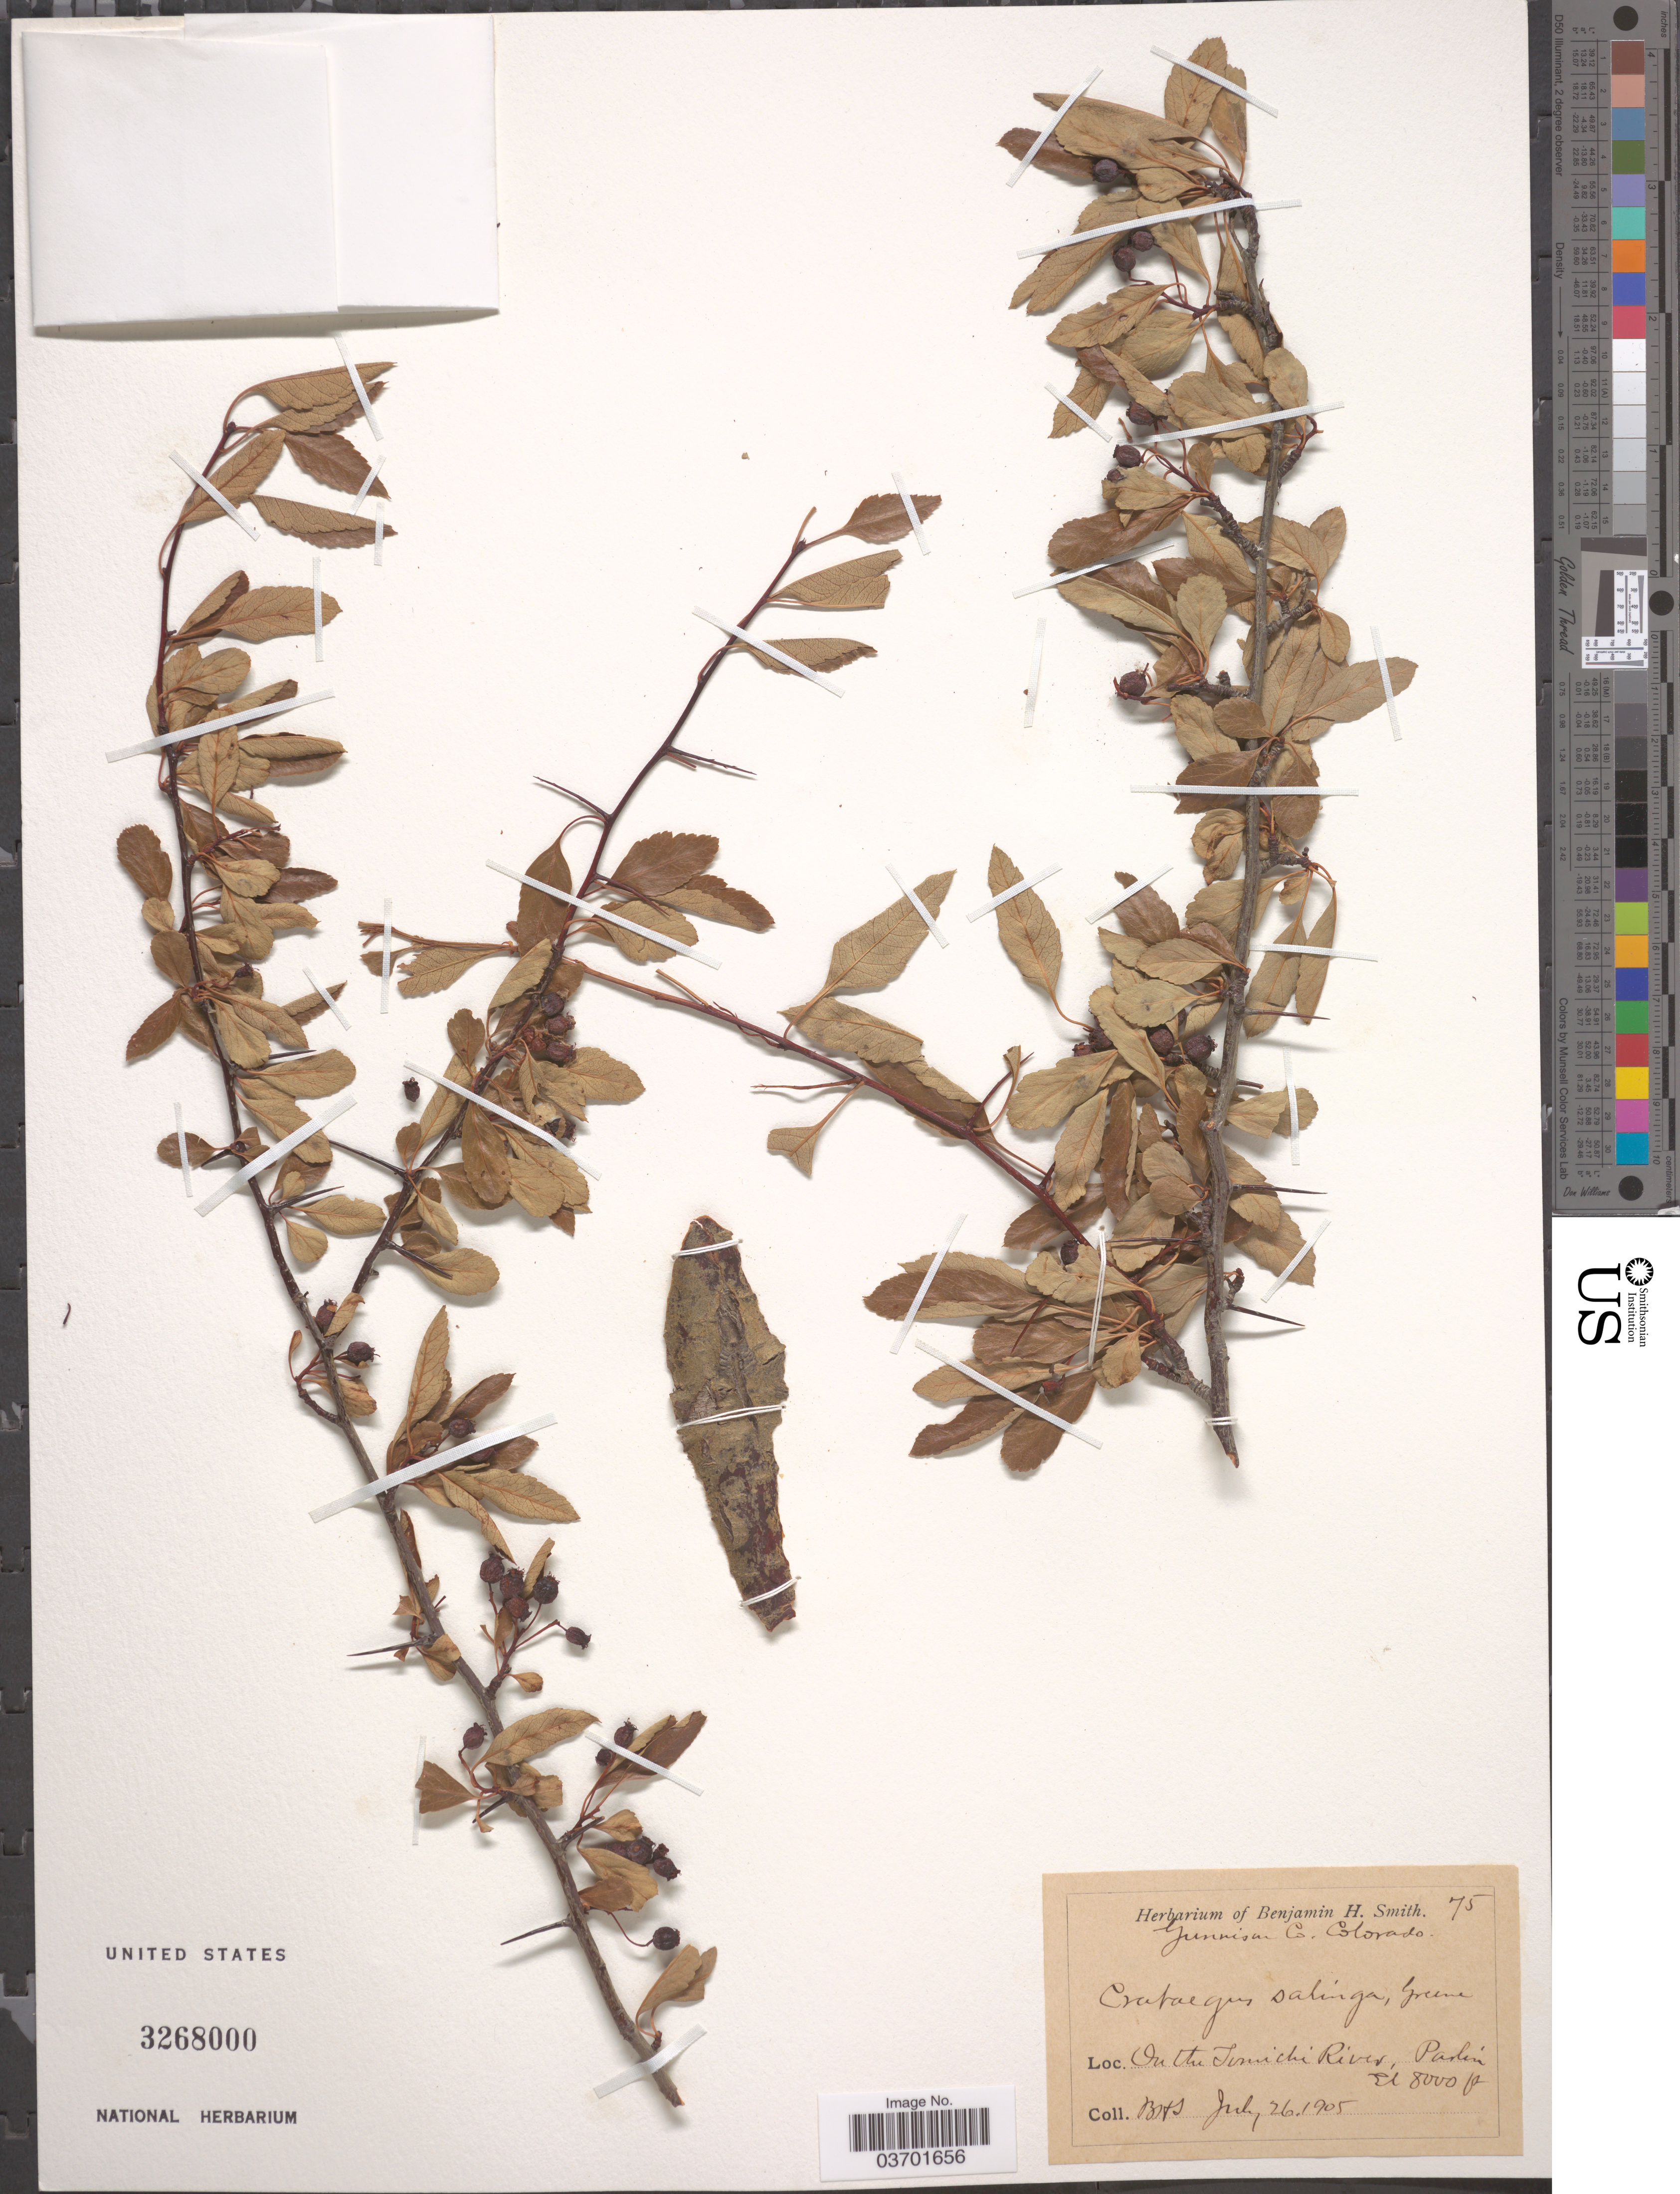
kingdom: Plantae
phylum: Tracheophyta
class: Magnoliopsida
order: Rosales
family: Rosaceae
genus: Crataegus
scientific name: Crataegus saligna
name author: Greene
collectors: B. H. Smith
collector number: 75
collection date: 1905-07-26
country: United States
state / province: Colorado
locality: Gunnison Co. On the Tomichi River, Parlin.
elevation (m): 2438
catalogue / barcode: US 3268000